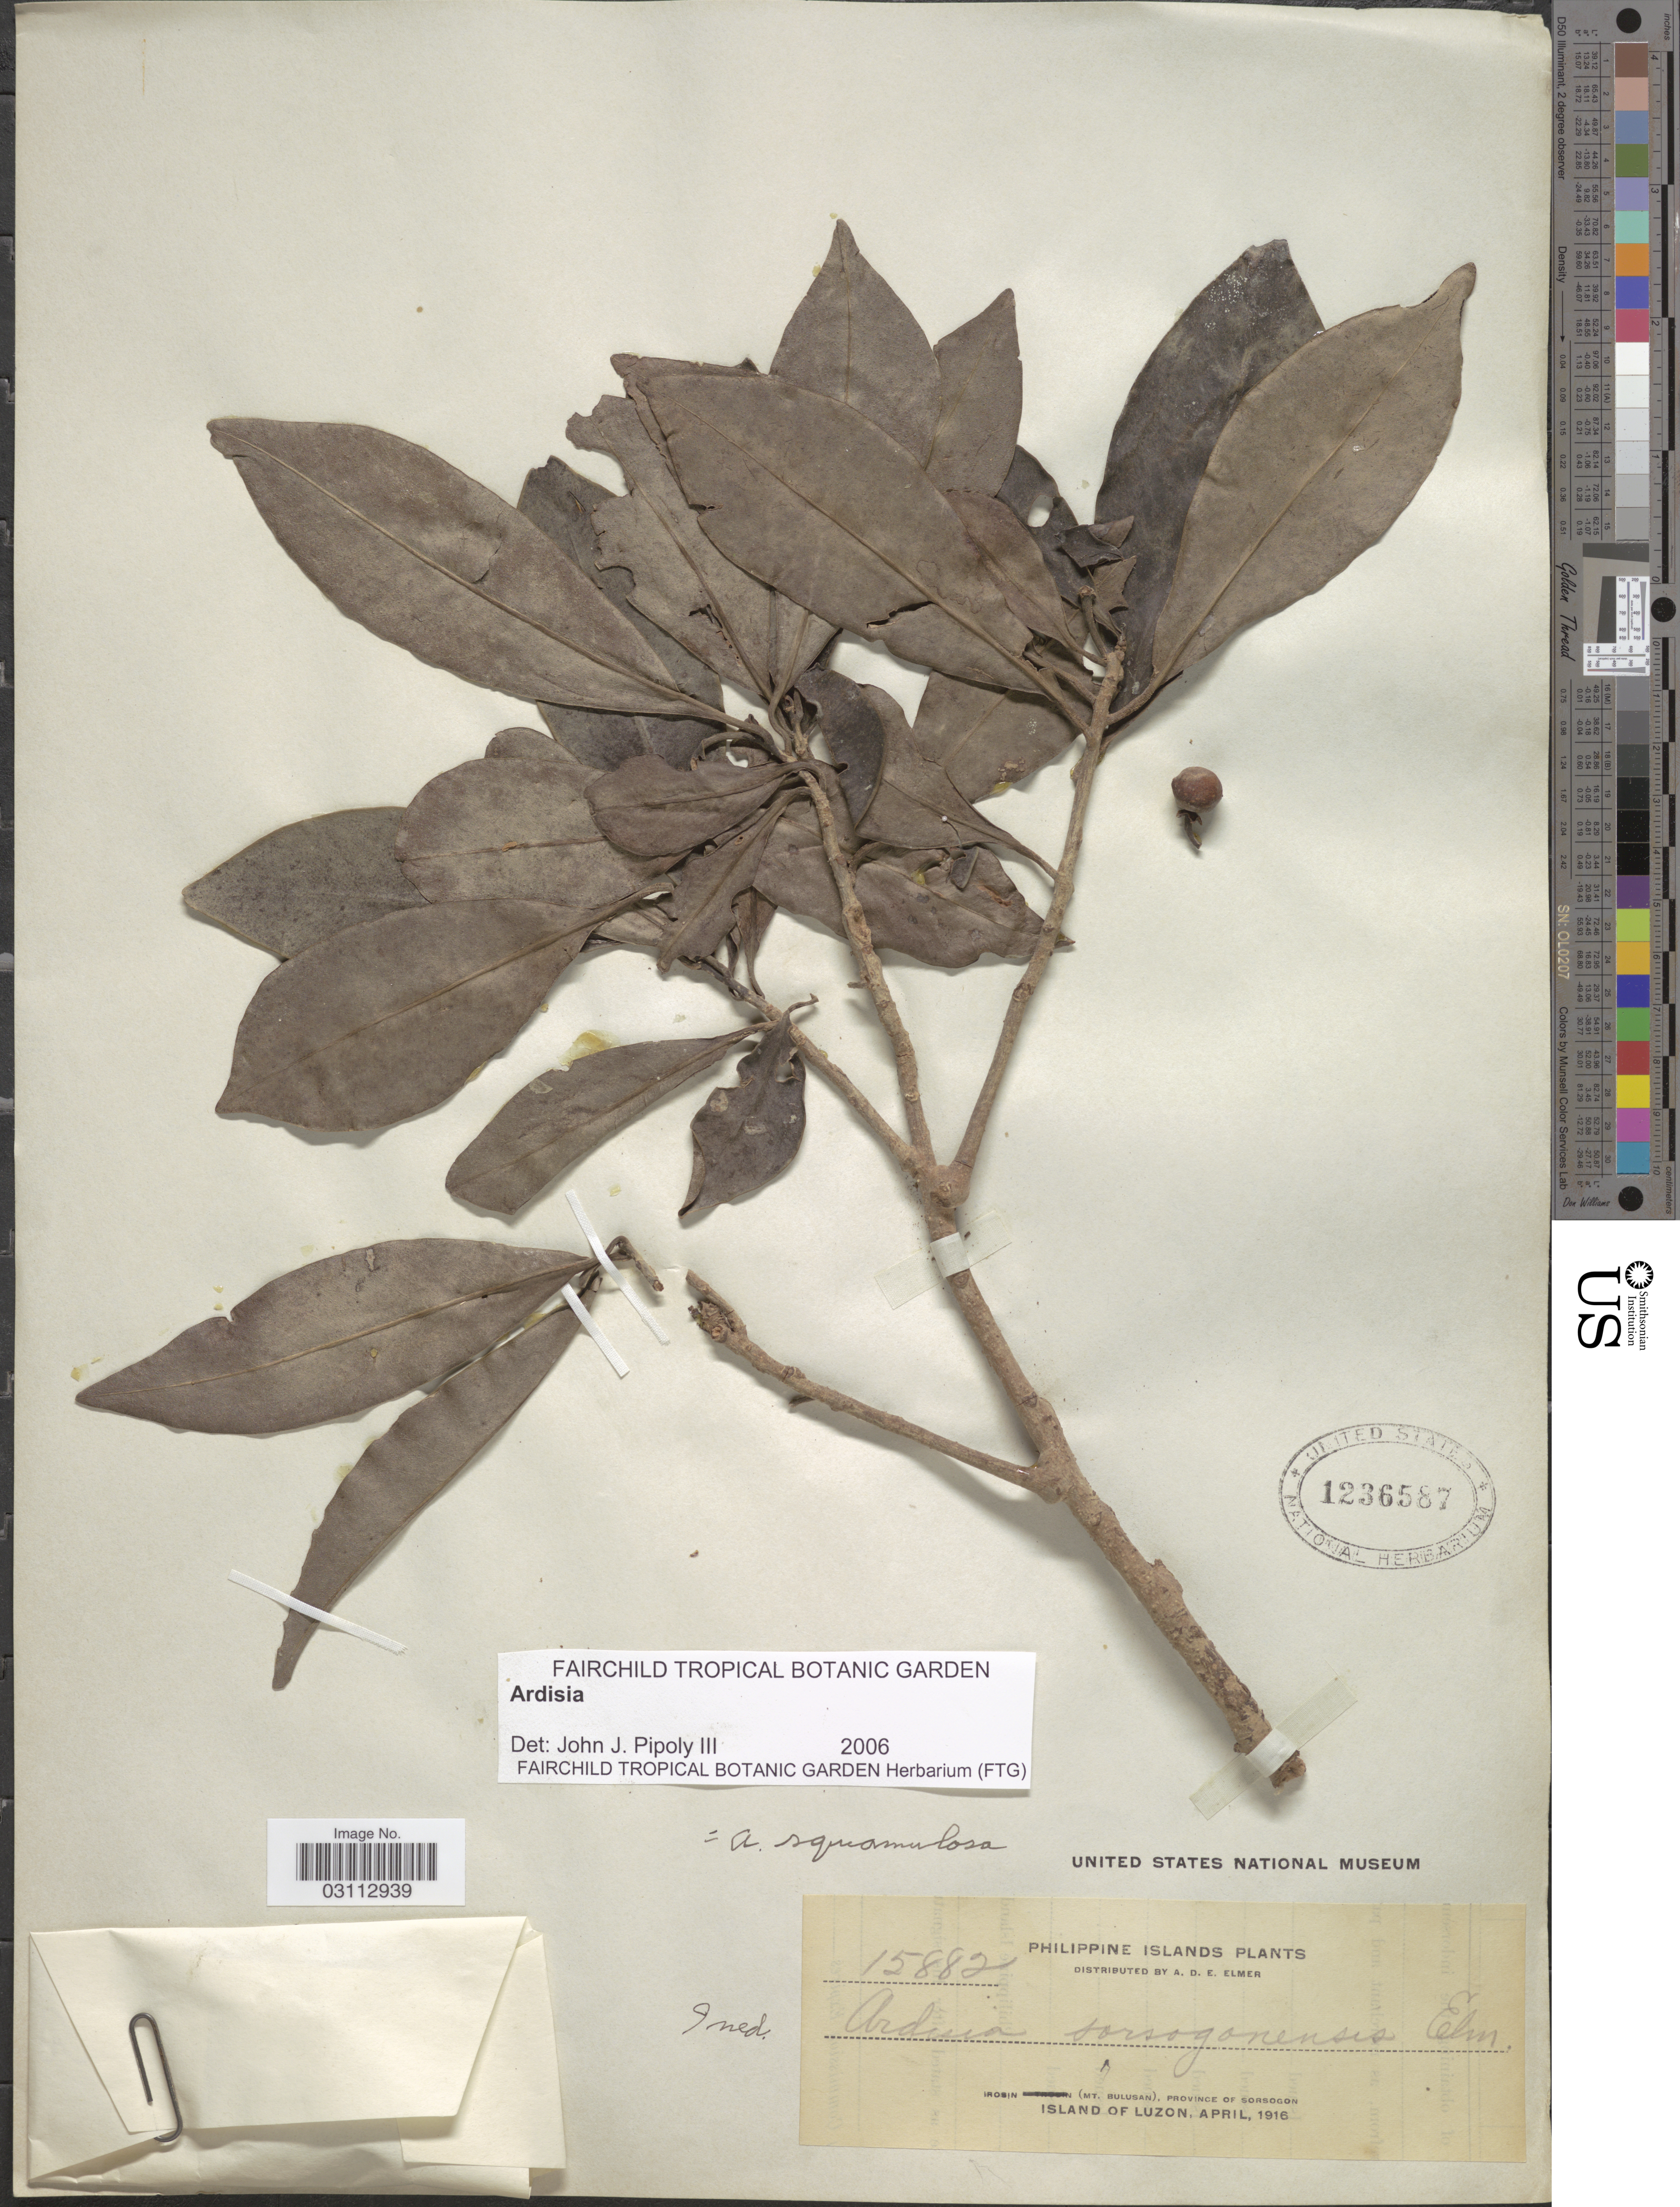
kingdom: Plantae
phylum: Tracheophyta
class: Magnoliopsida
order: Ericales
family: Primulaceae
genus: Ardisia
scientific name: Ardisia sorsogonensis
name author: Elmer ex Merr.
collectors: A. D. E. Elmer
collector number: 15882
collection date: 1916-04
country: Philippines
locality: Irosin (Mt. Bulusan), province of Sorsogon. Island of Luzon.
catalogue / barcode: US 1236587